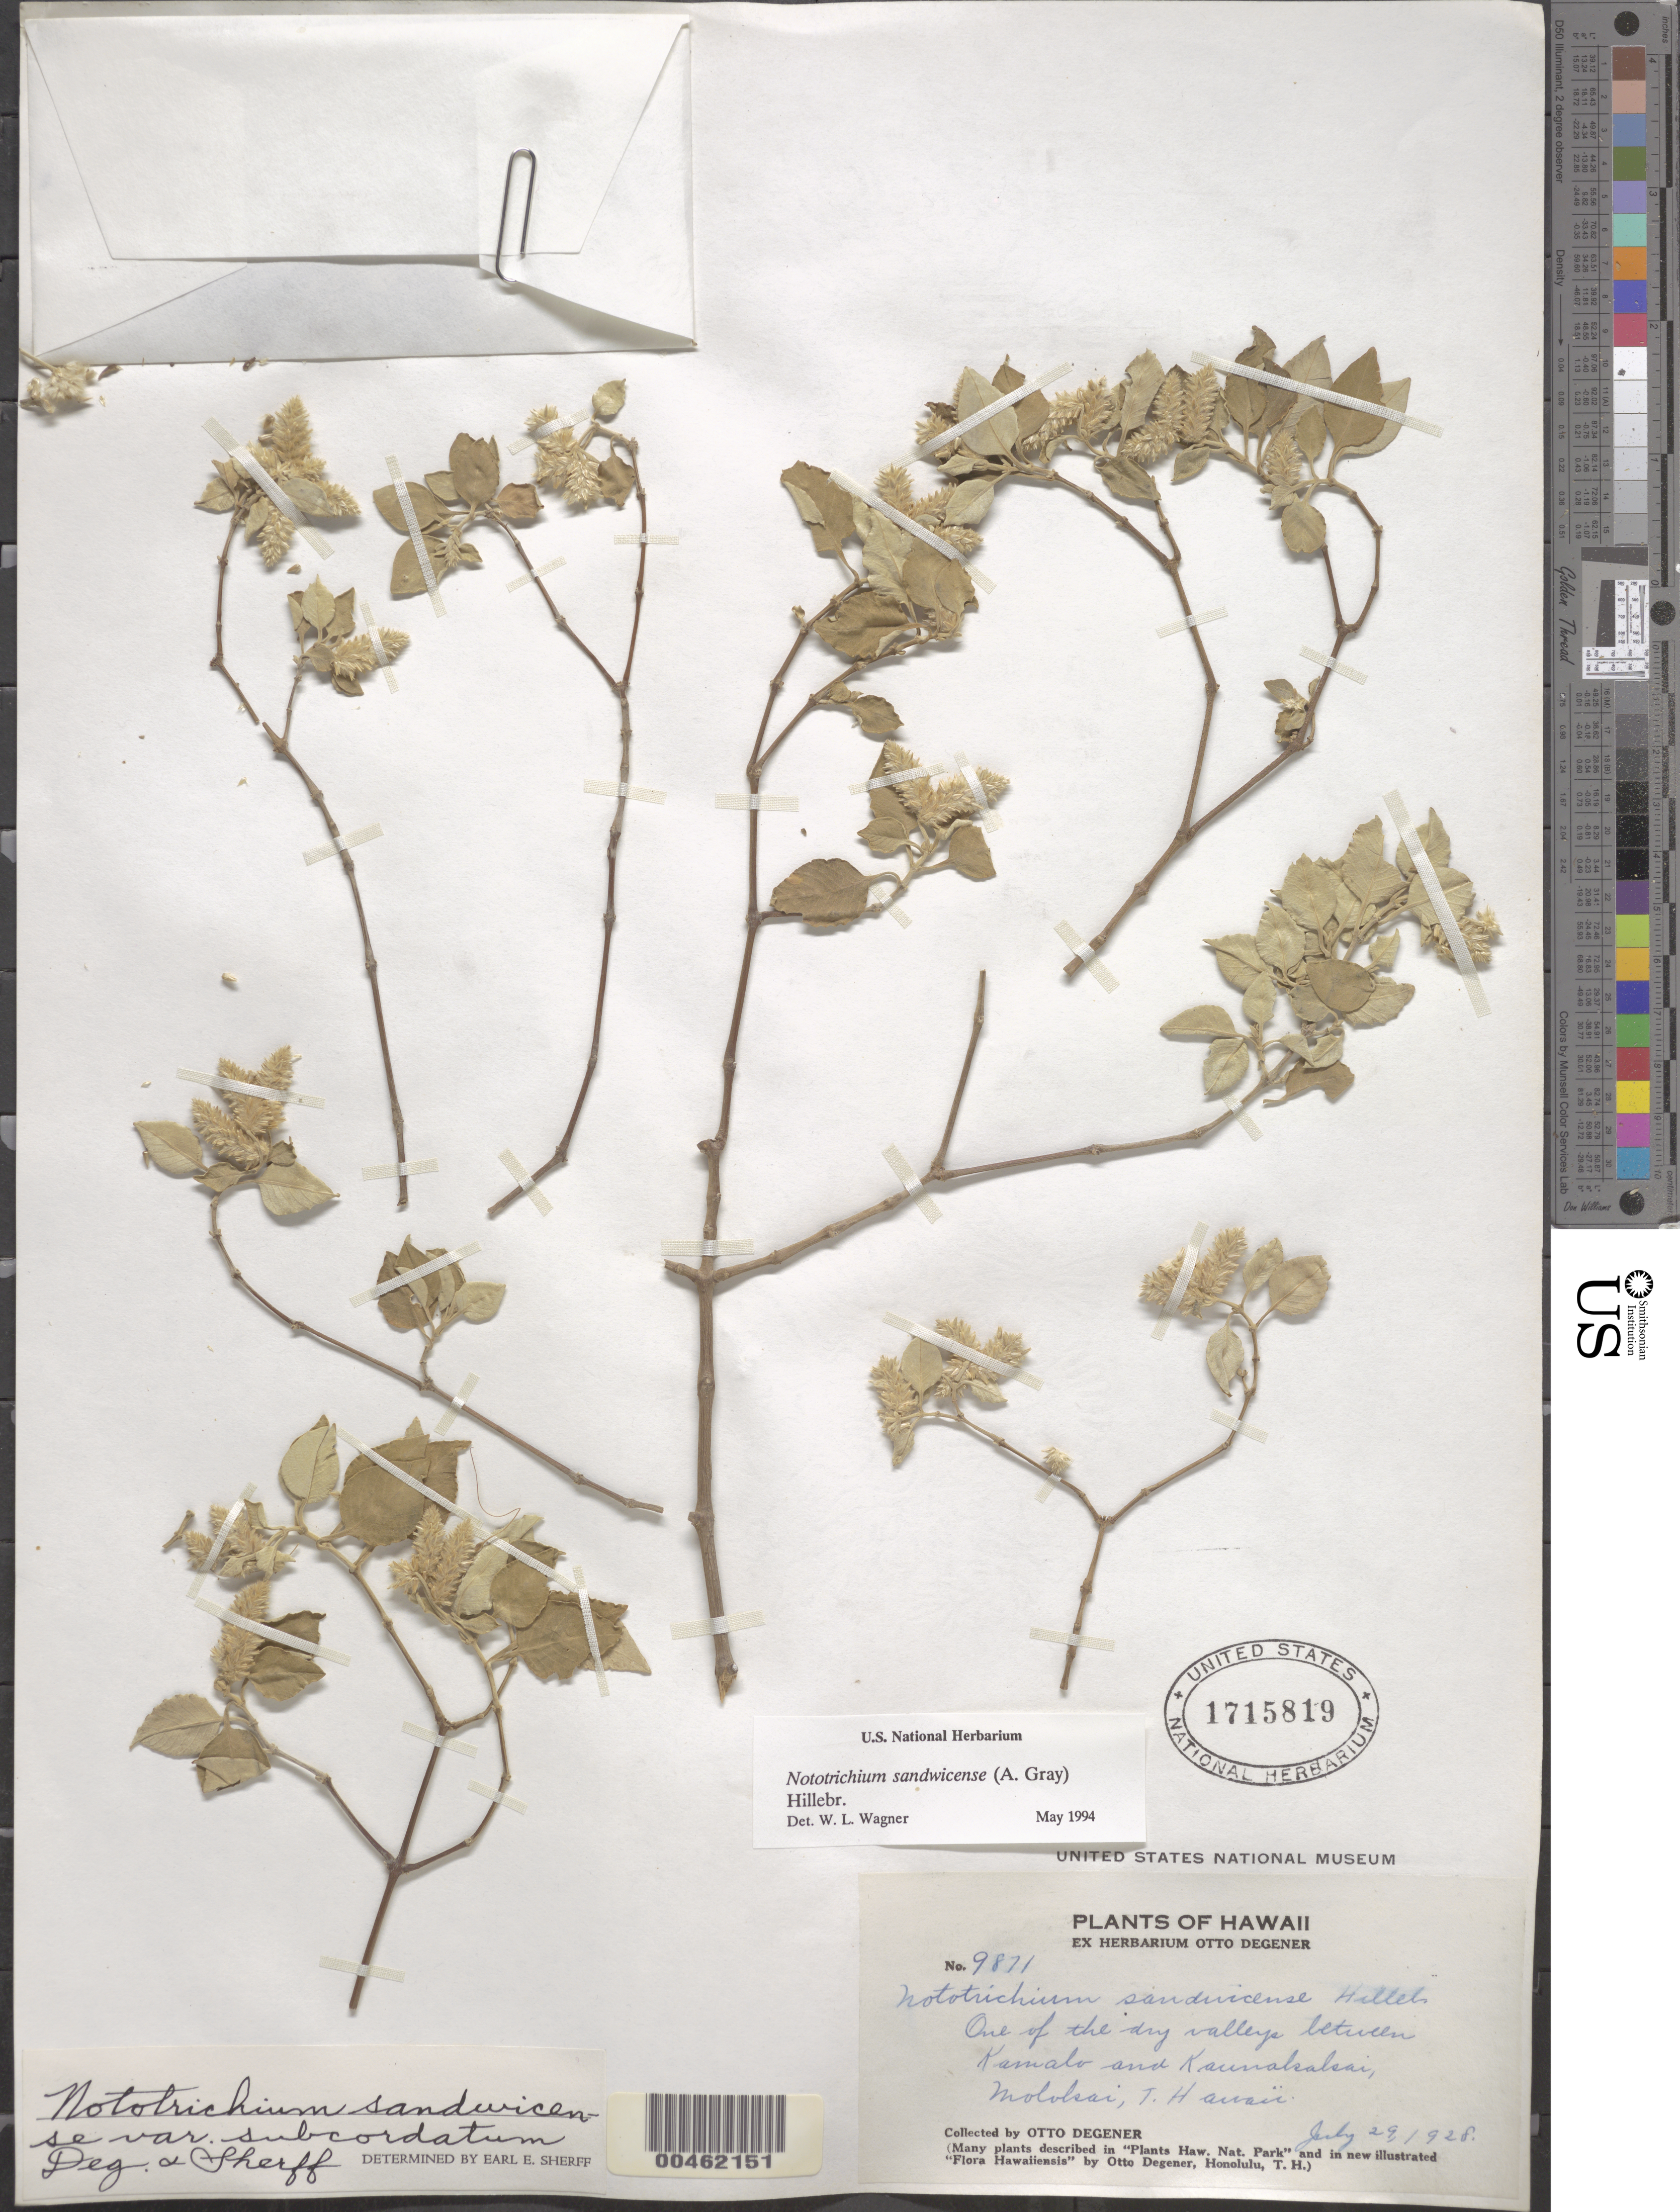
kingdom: Plantae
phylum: Tracheophyta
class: Magnoliopsida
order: Caryophyllales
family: Amaranthaceae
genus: Achyranthes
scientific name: Achyranthes sandwicensis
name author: (A. Gray) Di Vincenzo et al.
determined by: Wagner, W. L., (BOT), Smithsonian Institution - National Museum of Natural History (UNITED STATES)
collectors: O. Degener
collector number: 9871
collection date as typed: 29 Jul 1928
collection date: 1928-07-29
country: United States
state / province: Hawaii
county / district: Maui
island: Moloka'i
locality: Valleys between Kamalo and Kaunakakai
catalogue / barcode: US 1715819